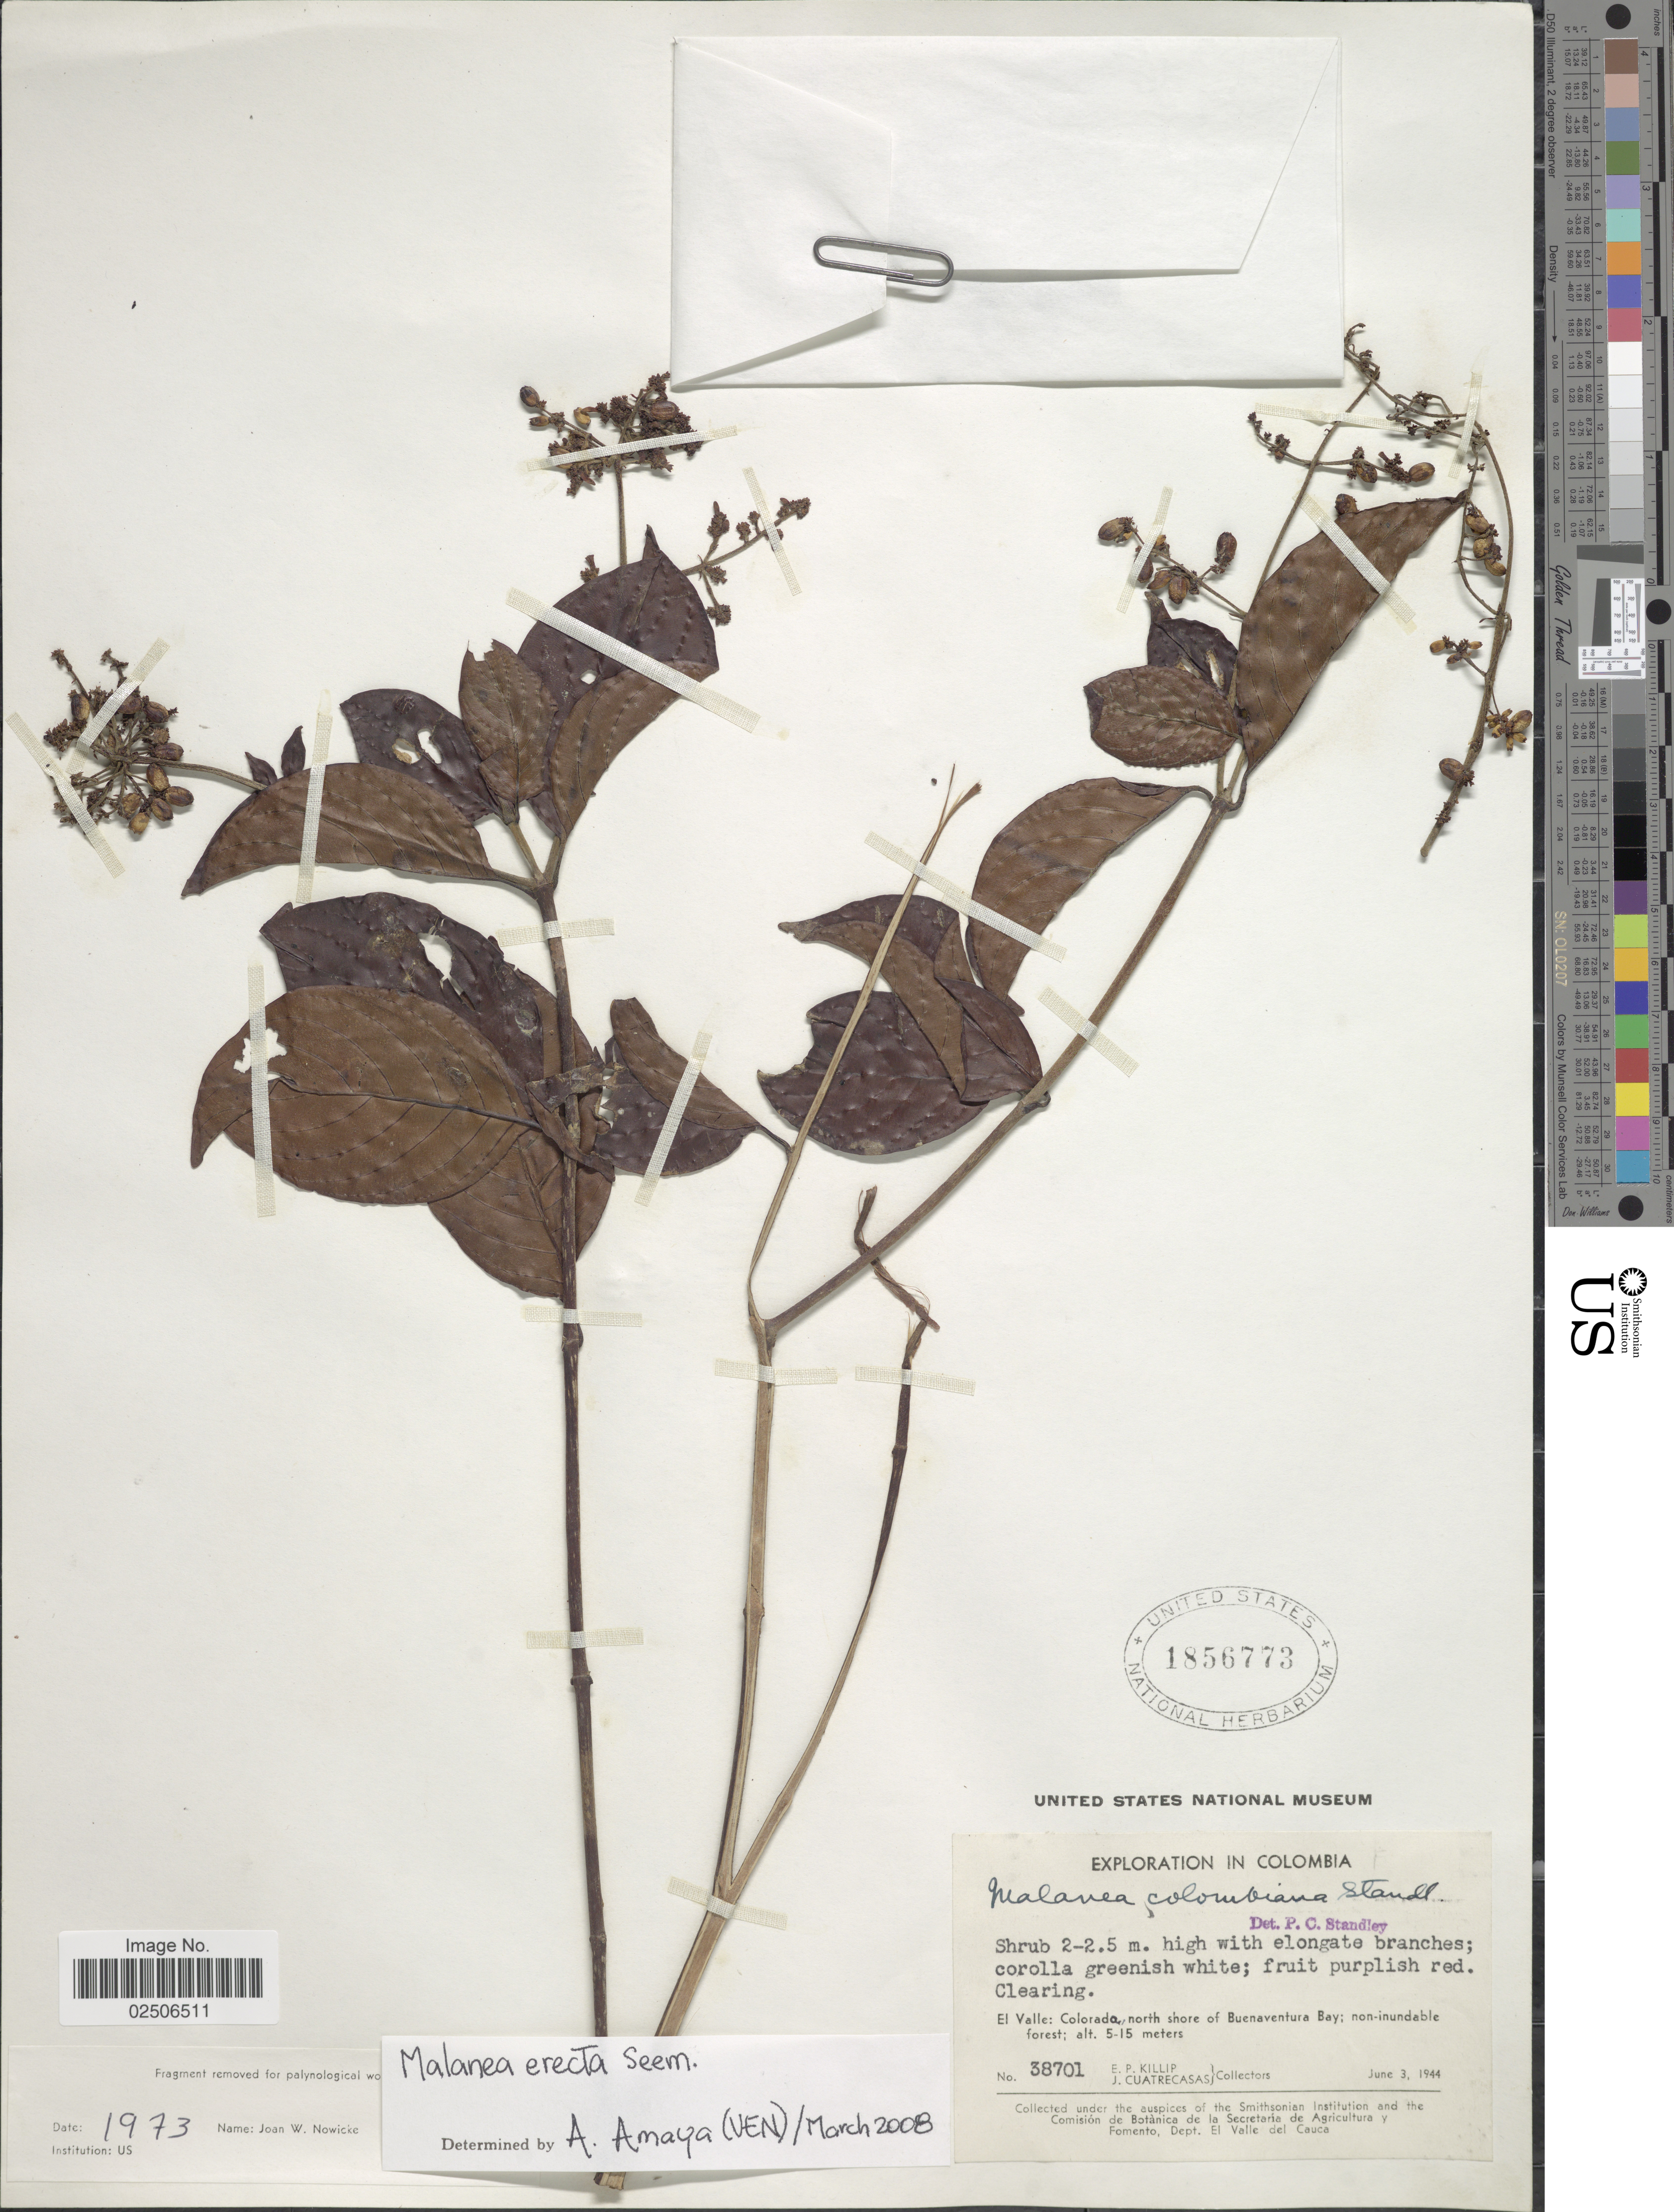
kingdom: Plantae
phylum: Tracheophyta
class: Magnoliopsida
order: Gentianales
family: Rubiaceae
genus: Malanea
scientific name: Malanea erecta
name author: Seem.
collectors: E. P. Killip & J. Cuatrecasas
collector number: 38701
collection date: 1944-06-03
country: Colombia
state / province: Valle del Cauca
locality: Clearing, el Valle: Colorado, north shore of Buenaventura Bay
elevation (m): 5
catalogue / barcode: US 1856773